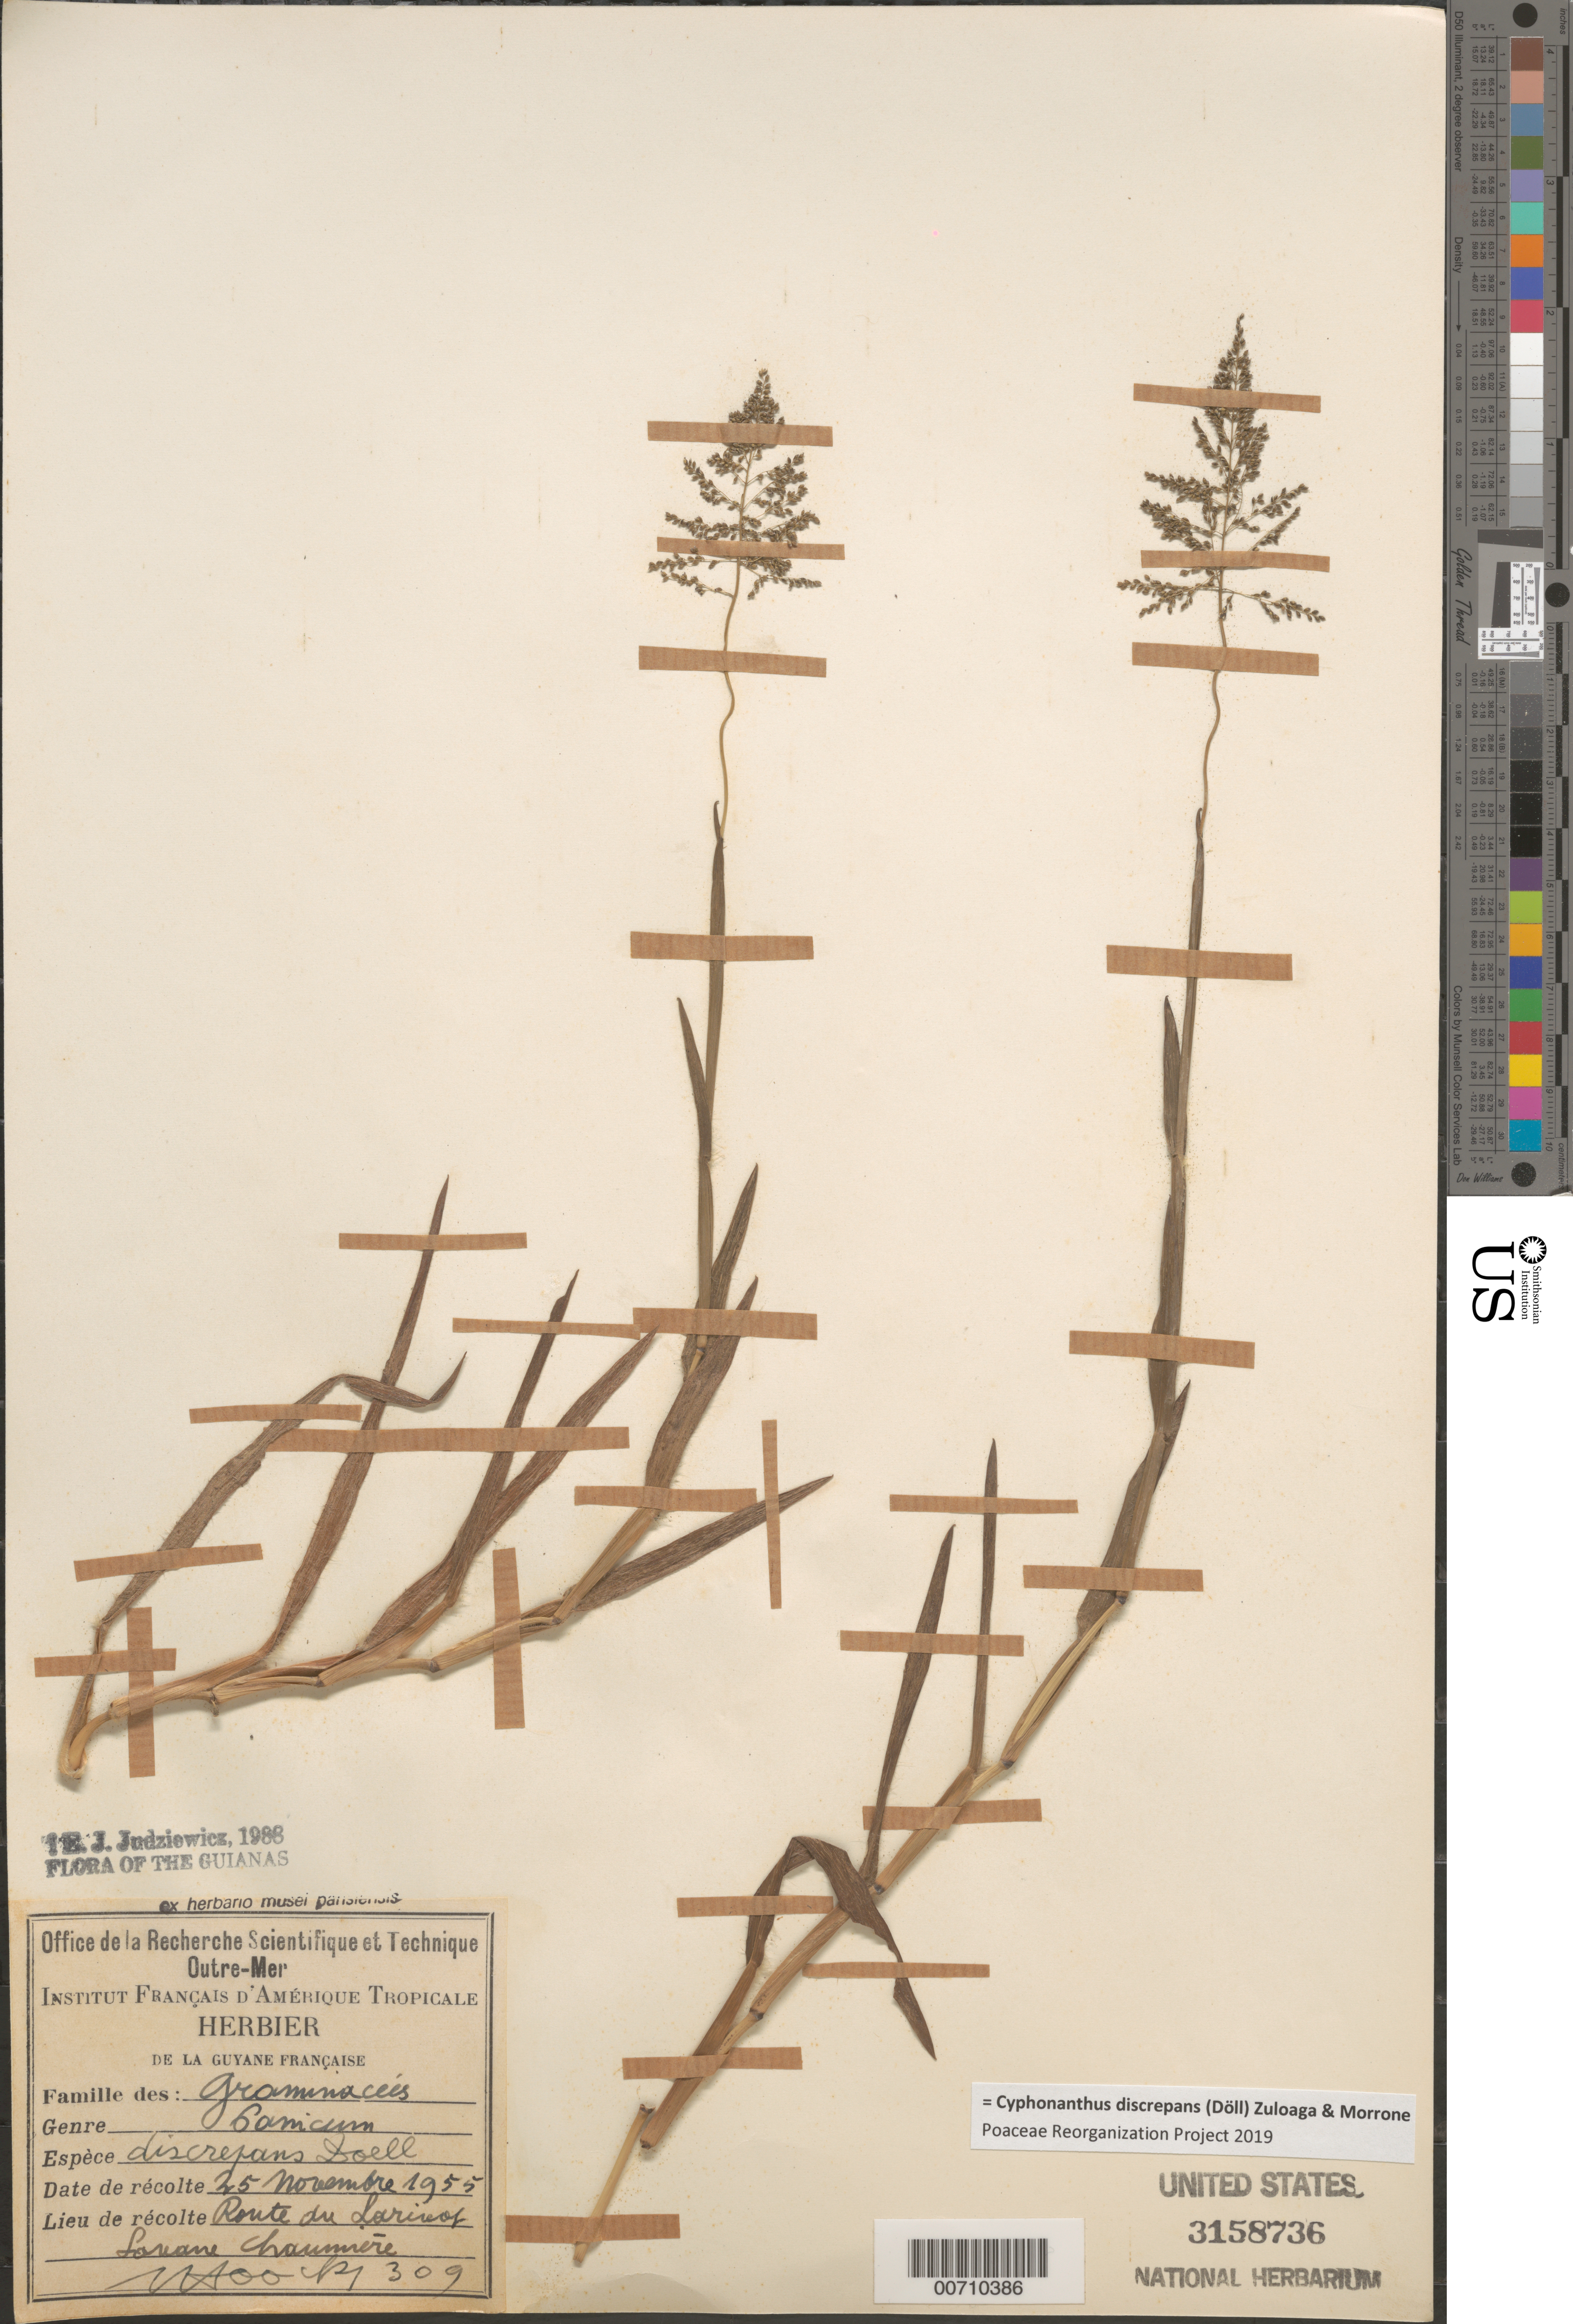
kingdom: Plantae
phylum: Tracheophyta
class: Liliopsida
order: Poales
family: Poaceae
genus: Panicum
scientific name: Panicum discrepans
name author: Döll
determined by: Judziewicz, E. J.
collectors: J. Hoock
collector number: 309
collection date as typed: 3-Jan-58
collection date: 1958-01-03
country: French Guiana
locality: Route du Larivot, Savane Chaumiére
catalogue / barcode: US 3158736